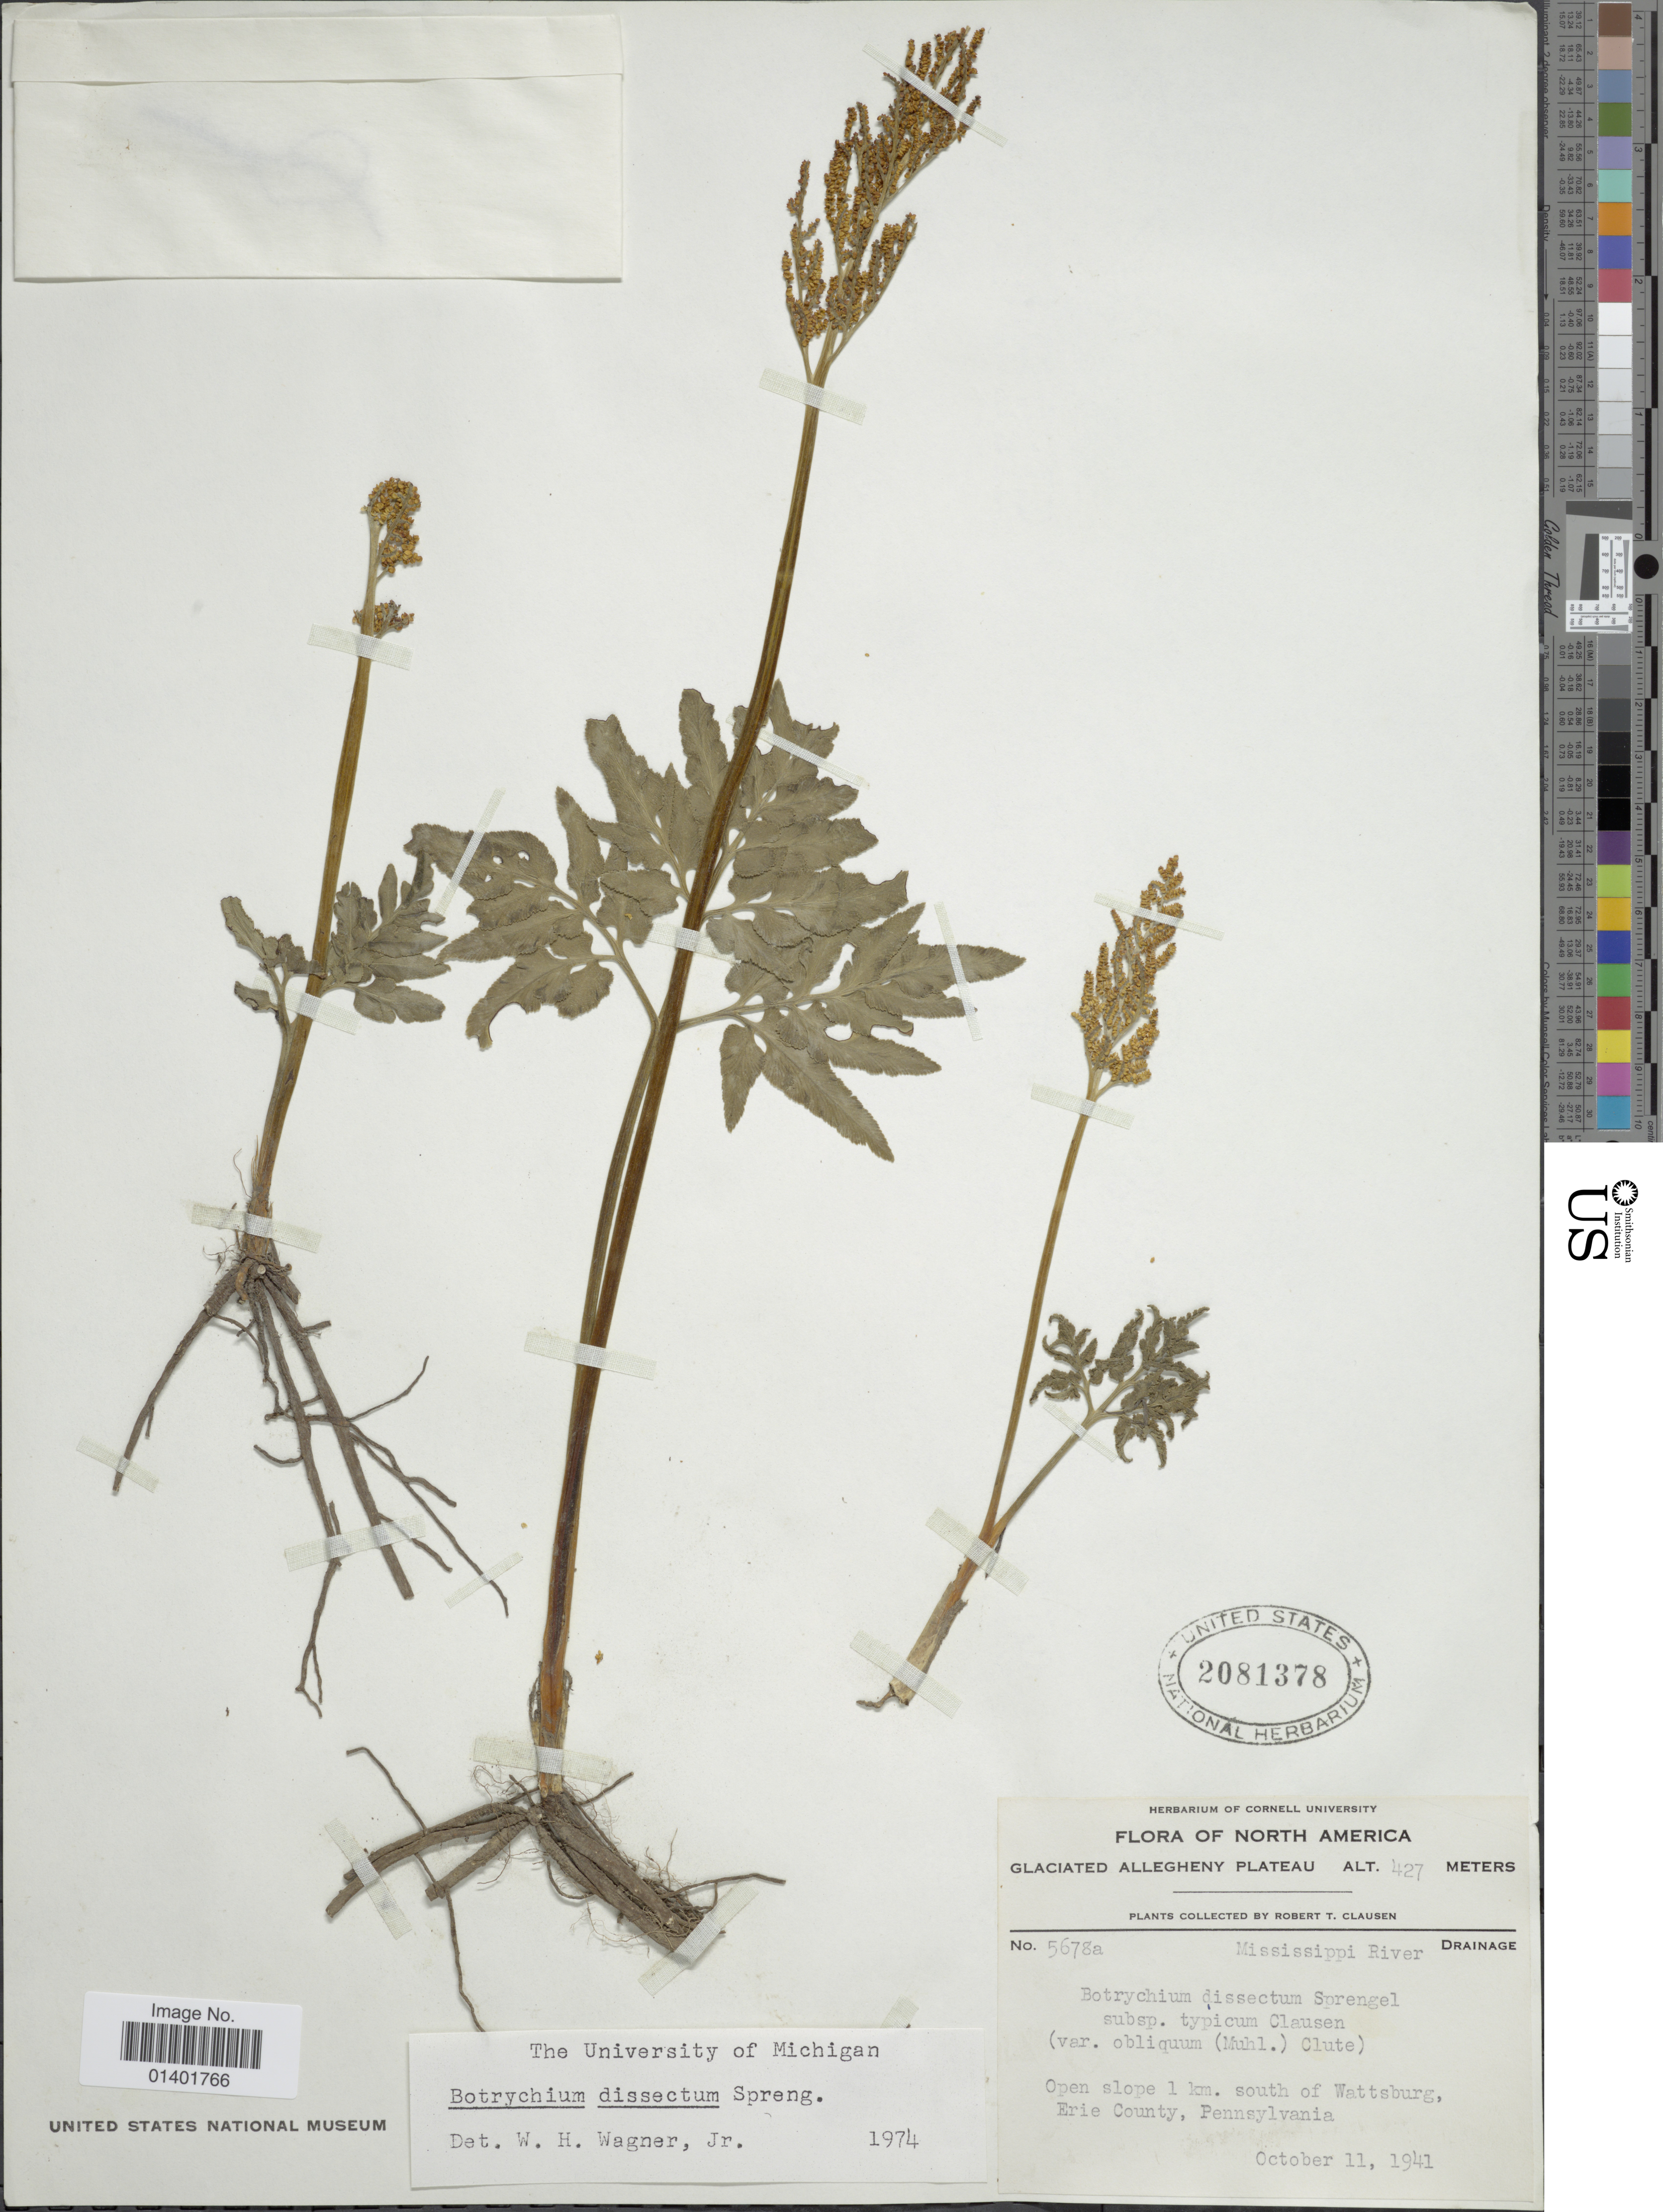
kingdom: Plantae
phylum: Tracheophyta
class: Polypodiopsida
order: Ophioglossales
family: Ophioglossaceae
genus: Botrychium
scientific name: Botrychium dissectum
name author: Spreng.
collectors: R. T. Clausen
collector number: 5678a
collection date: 1941-10-11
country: United States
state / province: Pennsylvania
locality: Glaciated Allegheny Plateau, Open slope 1 km. south of Wattsburg, Erie County.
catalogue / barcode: US 2081378